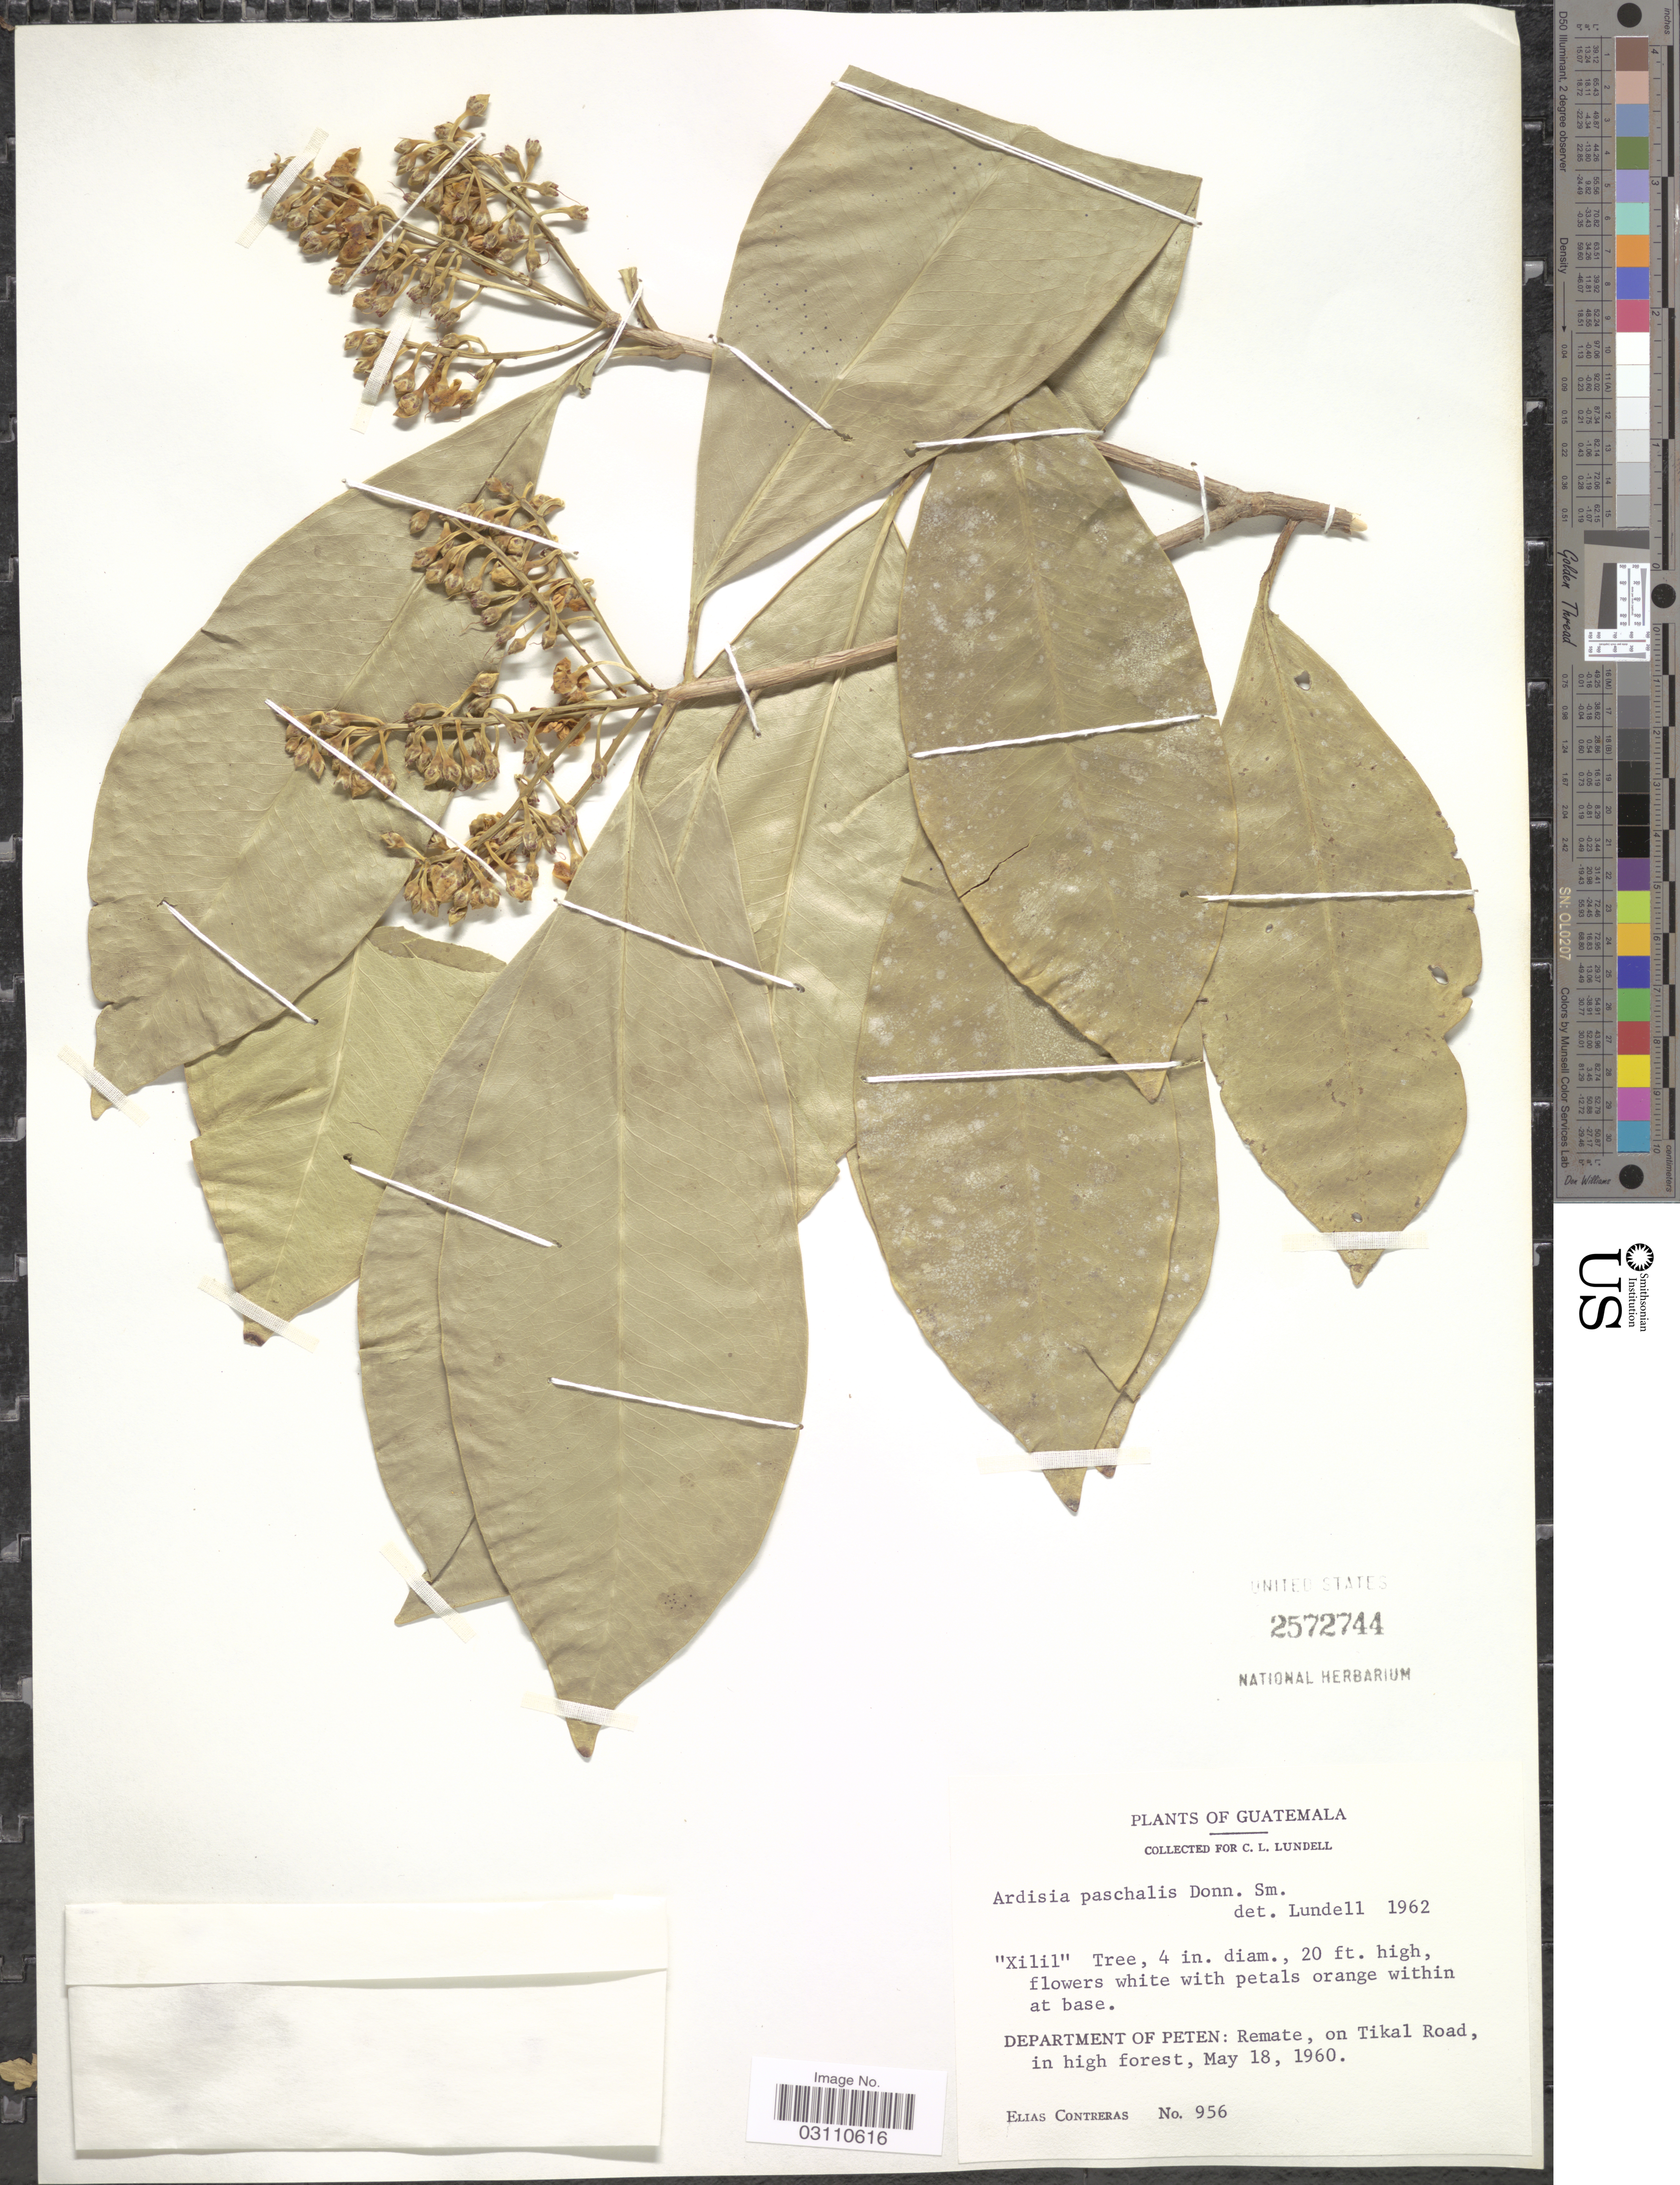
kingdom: Plantae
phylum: Tracheophyta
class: Magnoliopsida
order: Ericales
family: Primulaceae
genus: Ardisia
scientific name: Ardisia paschalis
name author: Donn. Sm.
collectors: E. Contreras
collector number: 956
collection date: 1960-05-18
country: Guatemala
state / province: El Petén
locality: Department of Peten: Remate, on Tikal Road, in high forest.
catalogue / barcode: US 2572744